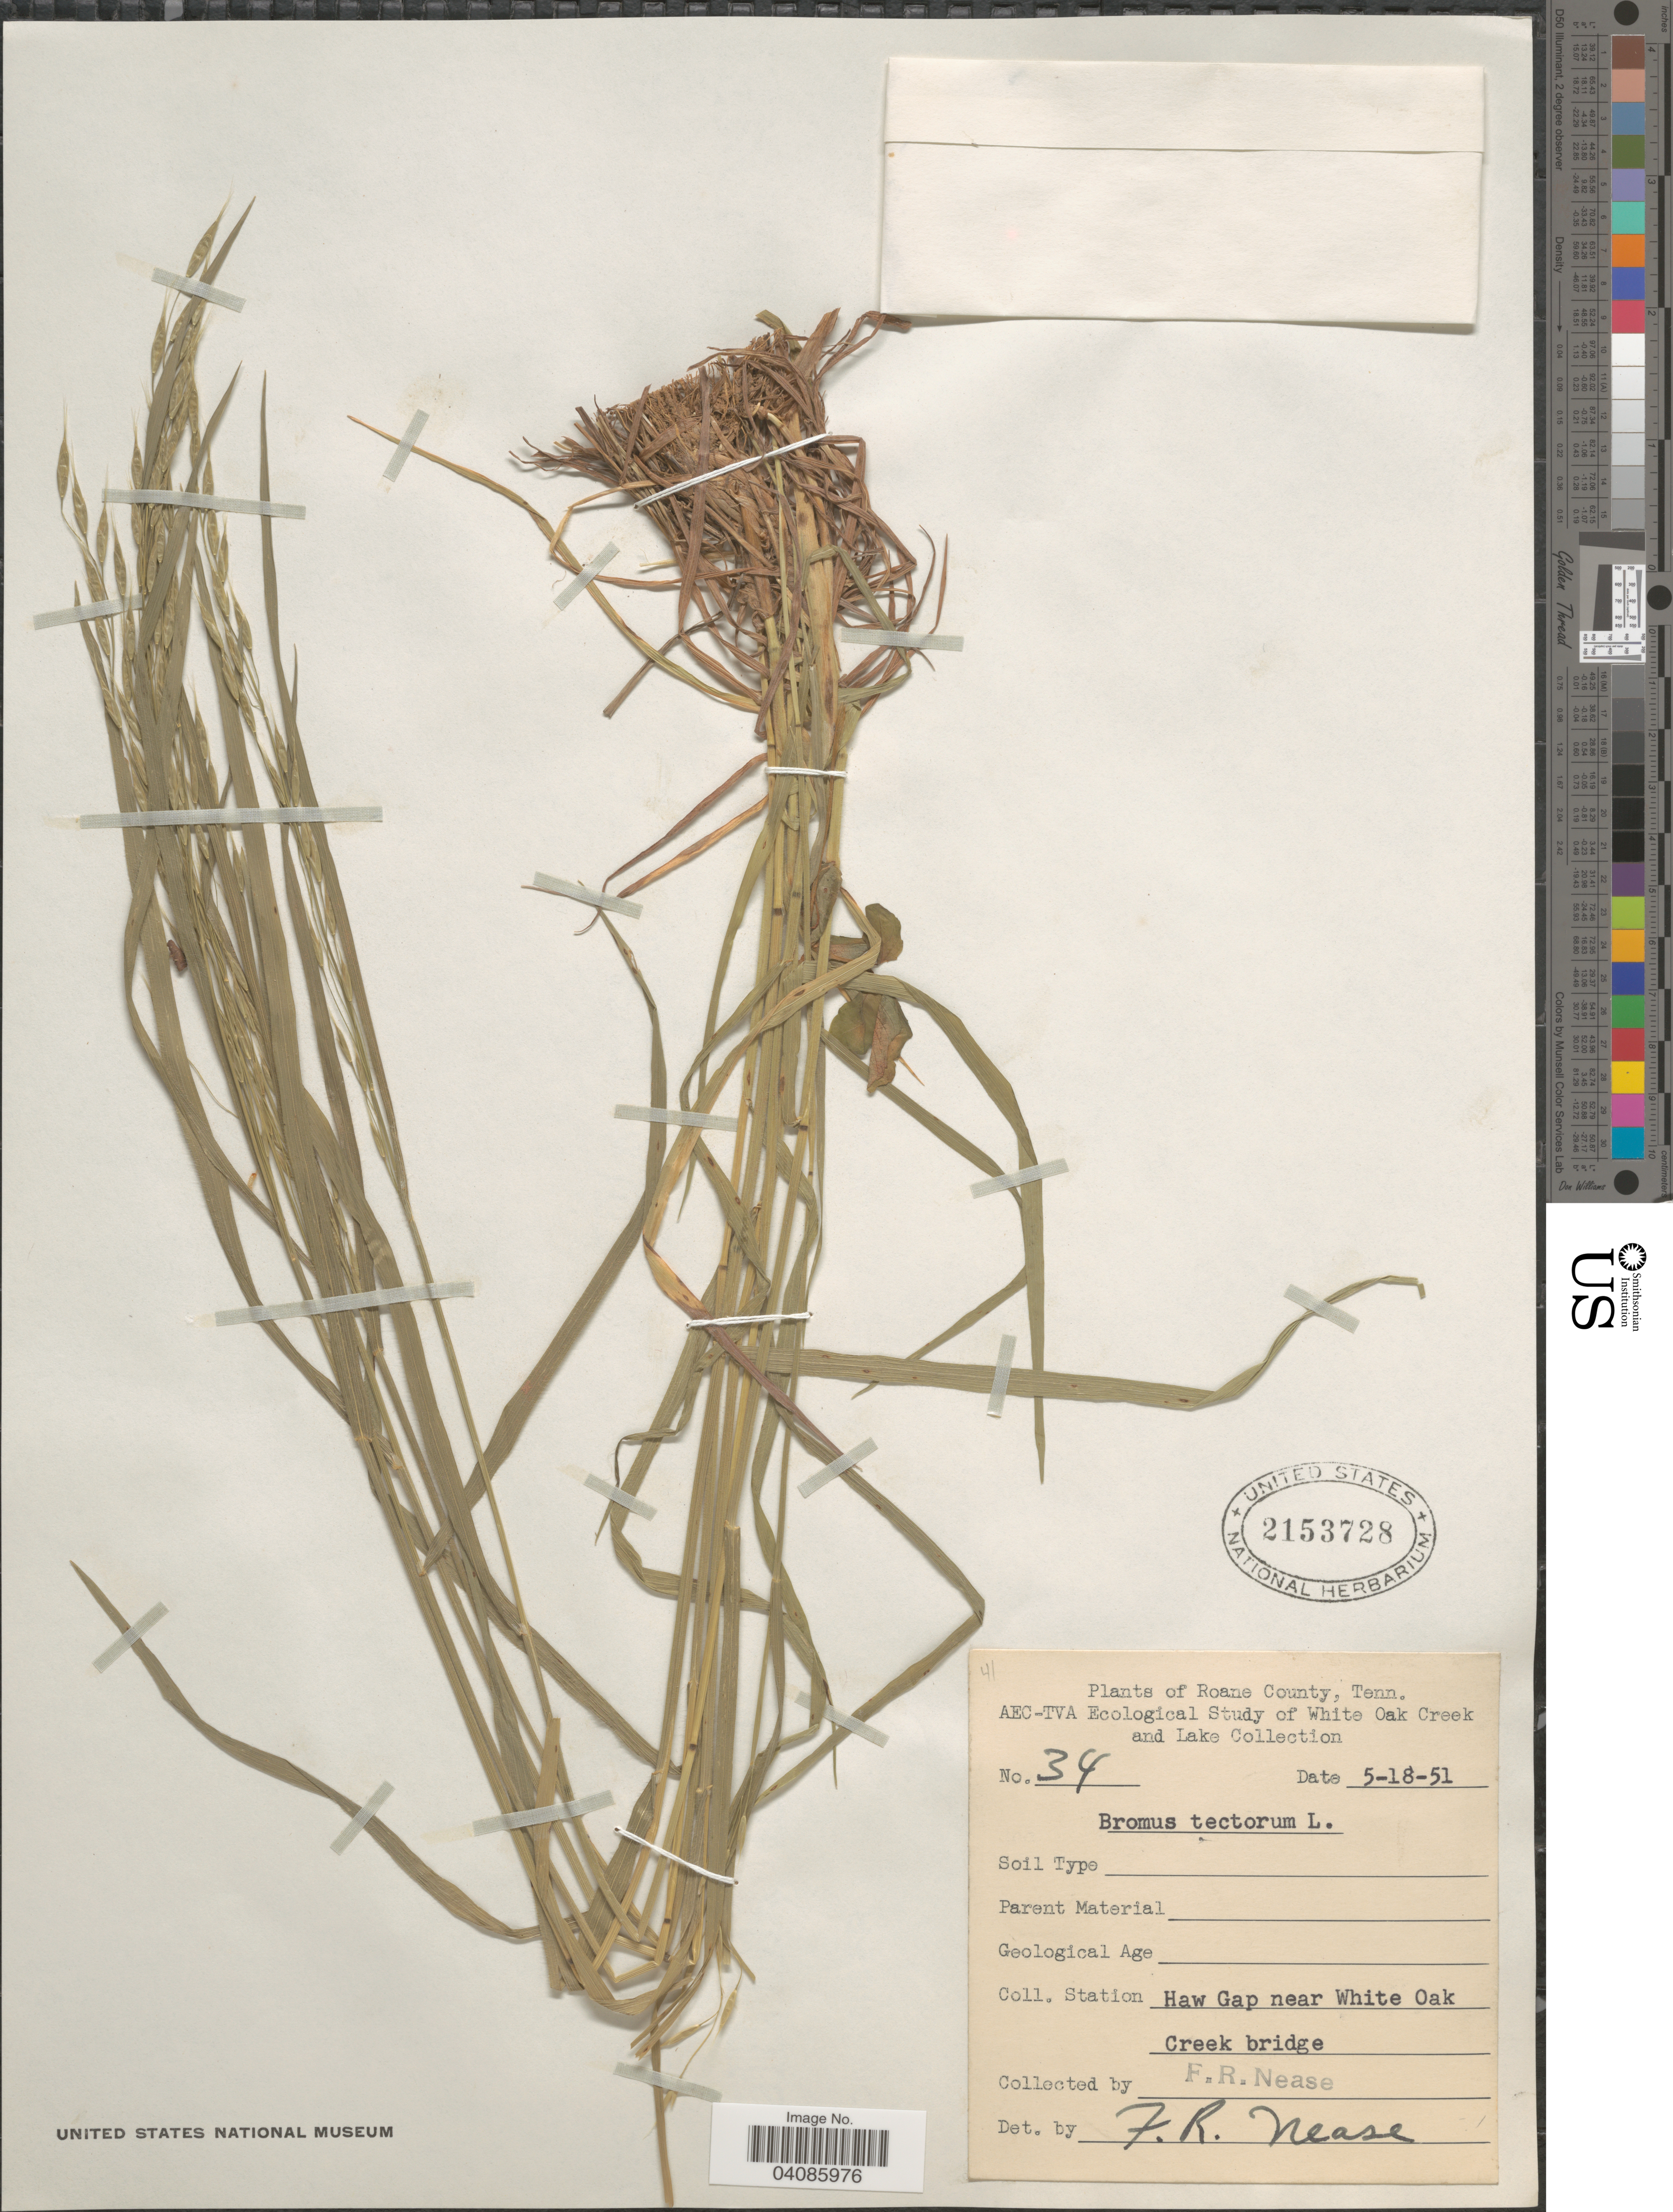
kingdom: Plantae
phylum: Tracheophyta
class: Liliopsida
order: Poales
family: Poaceae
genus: Bromus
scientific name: Bromus tectorum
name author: L.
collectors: F. Nease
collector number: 34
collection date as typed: Transcribed d/m/y: 18/5/51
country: United States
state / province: Tennessee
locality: Roane County. Station Haw Gap near White Oak Creek bridge.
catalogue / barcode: US 2153728